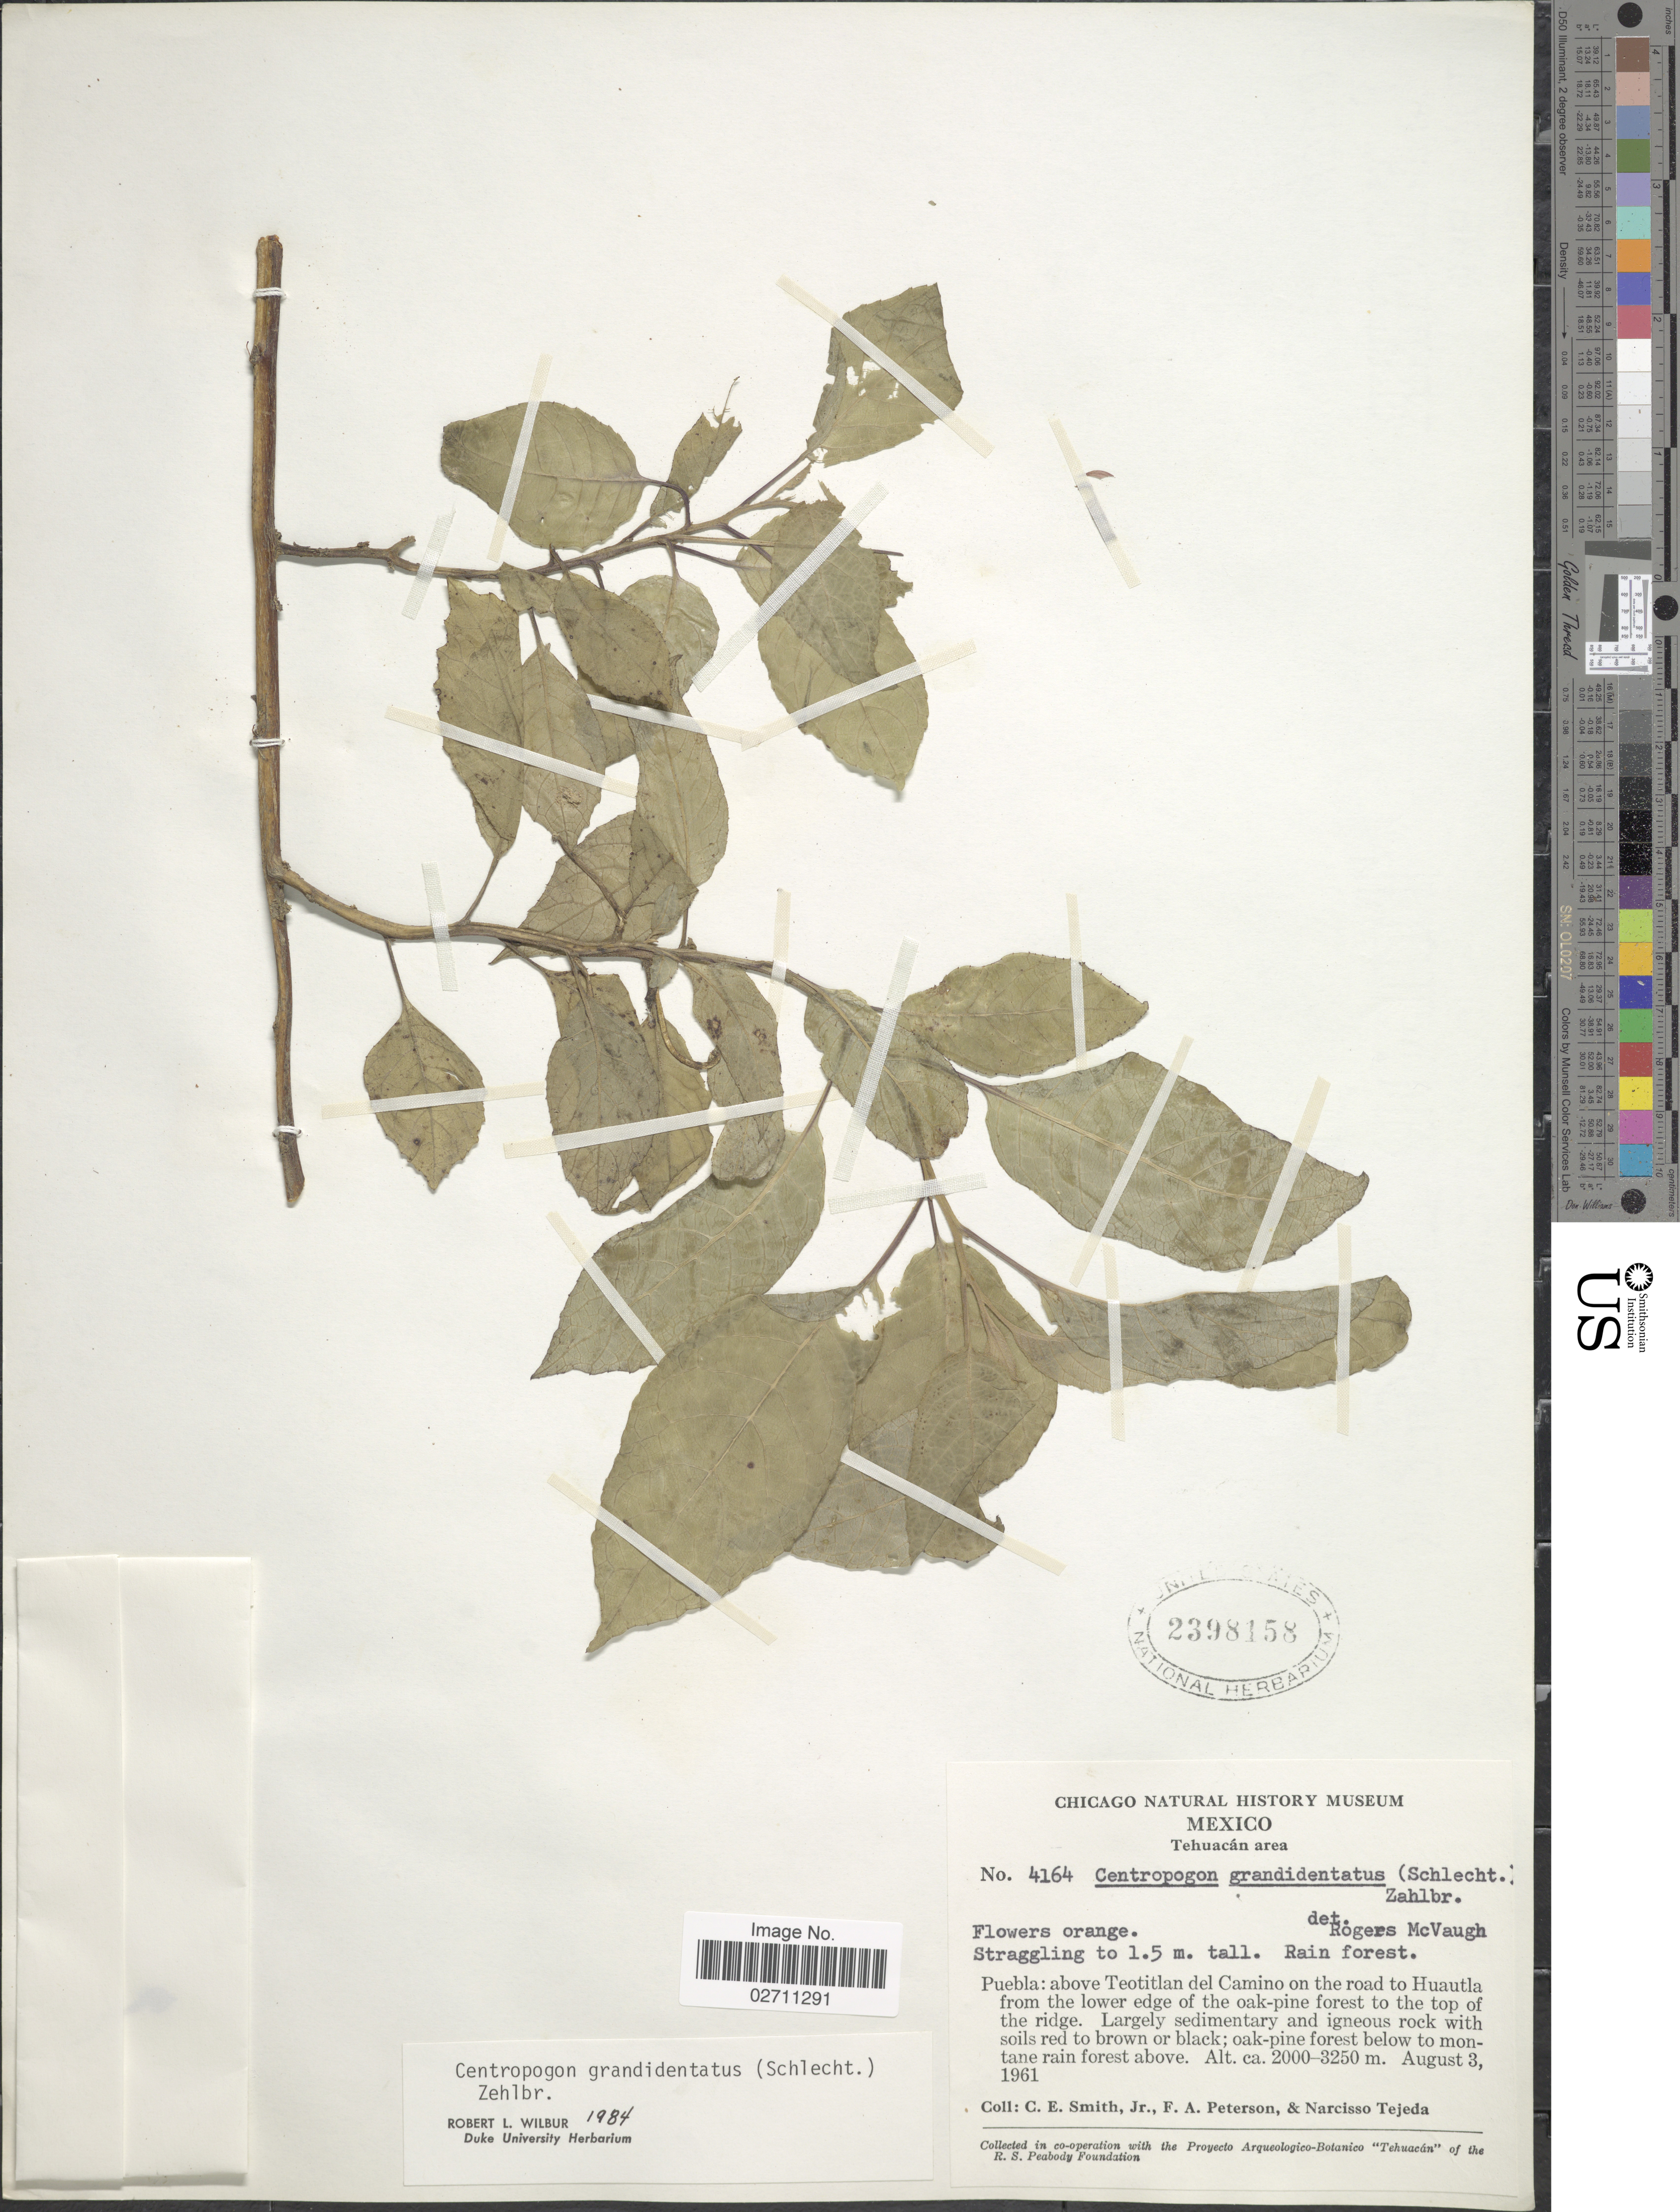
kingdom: Plantae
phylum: Tracheophyta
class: Magnoliopsida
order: Asterales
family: Campanulaceae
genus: Centropogon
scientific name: Centropogon grandidentatus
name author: (Schltdl.) Zahlbr.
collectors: C. E. Smith Jr., F. A. Peterson & N. Tejeda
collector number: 4164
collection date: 1961-08-03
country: Mexico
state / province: Puebla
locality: Tehuacan area, above Teotitlan del Camino on the road to Huautla from the lower edge of the oak-pine forest to the top of the ridge.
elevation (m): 2000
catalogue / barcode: US 2398158